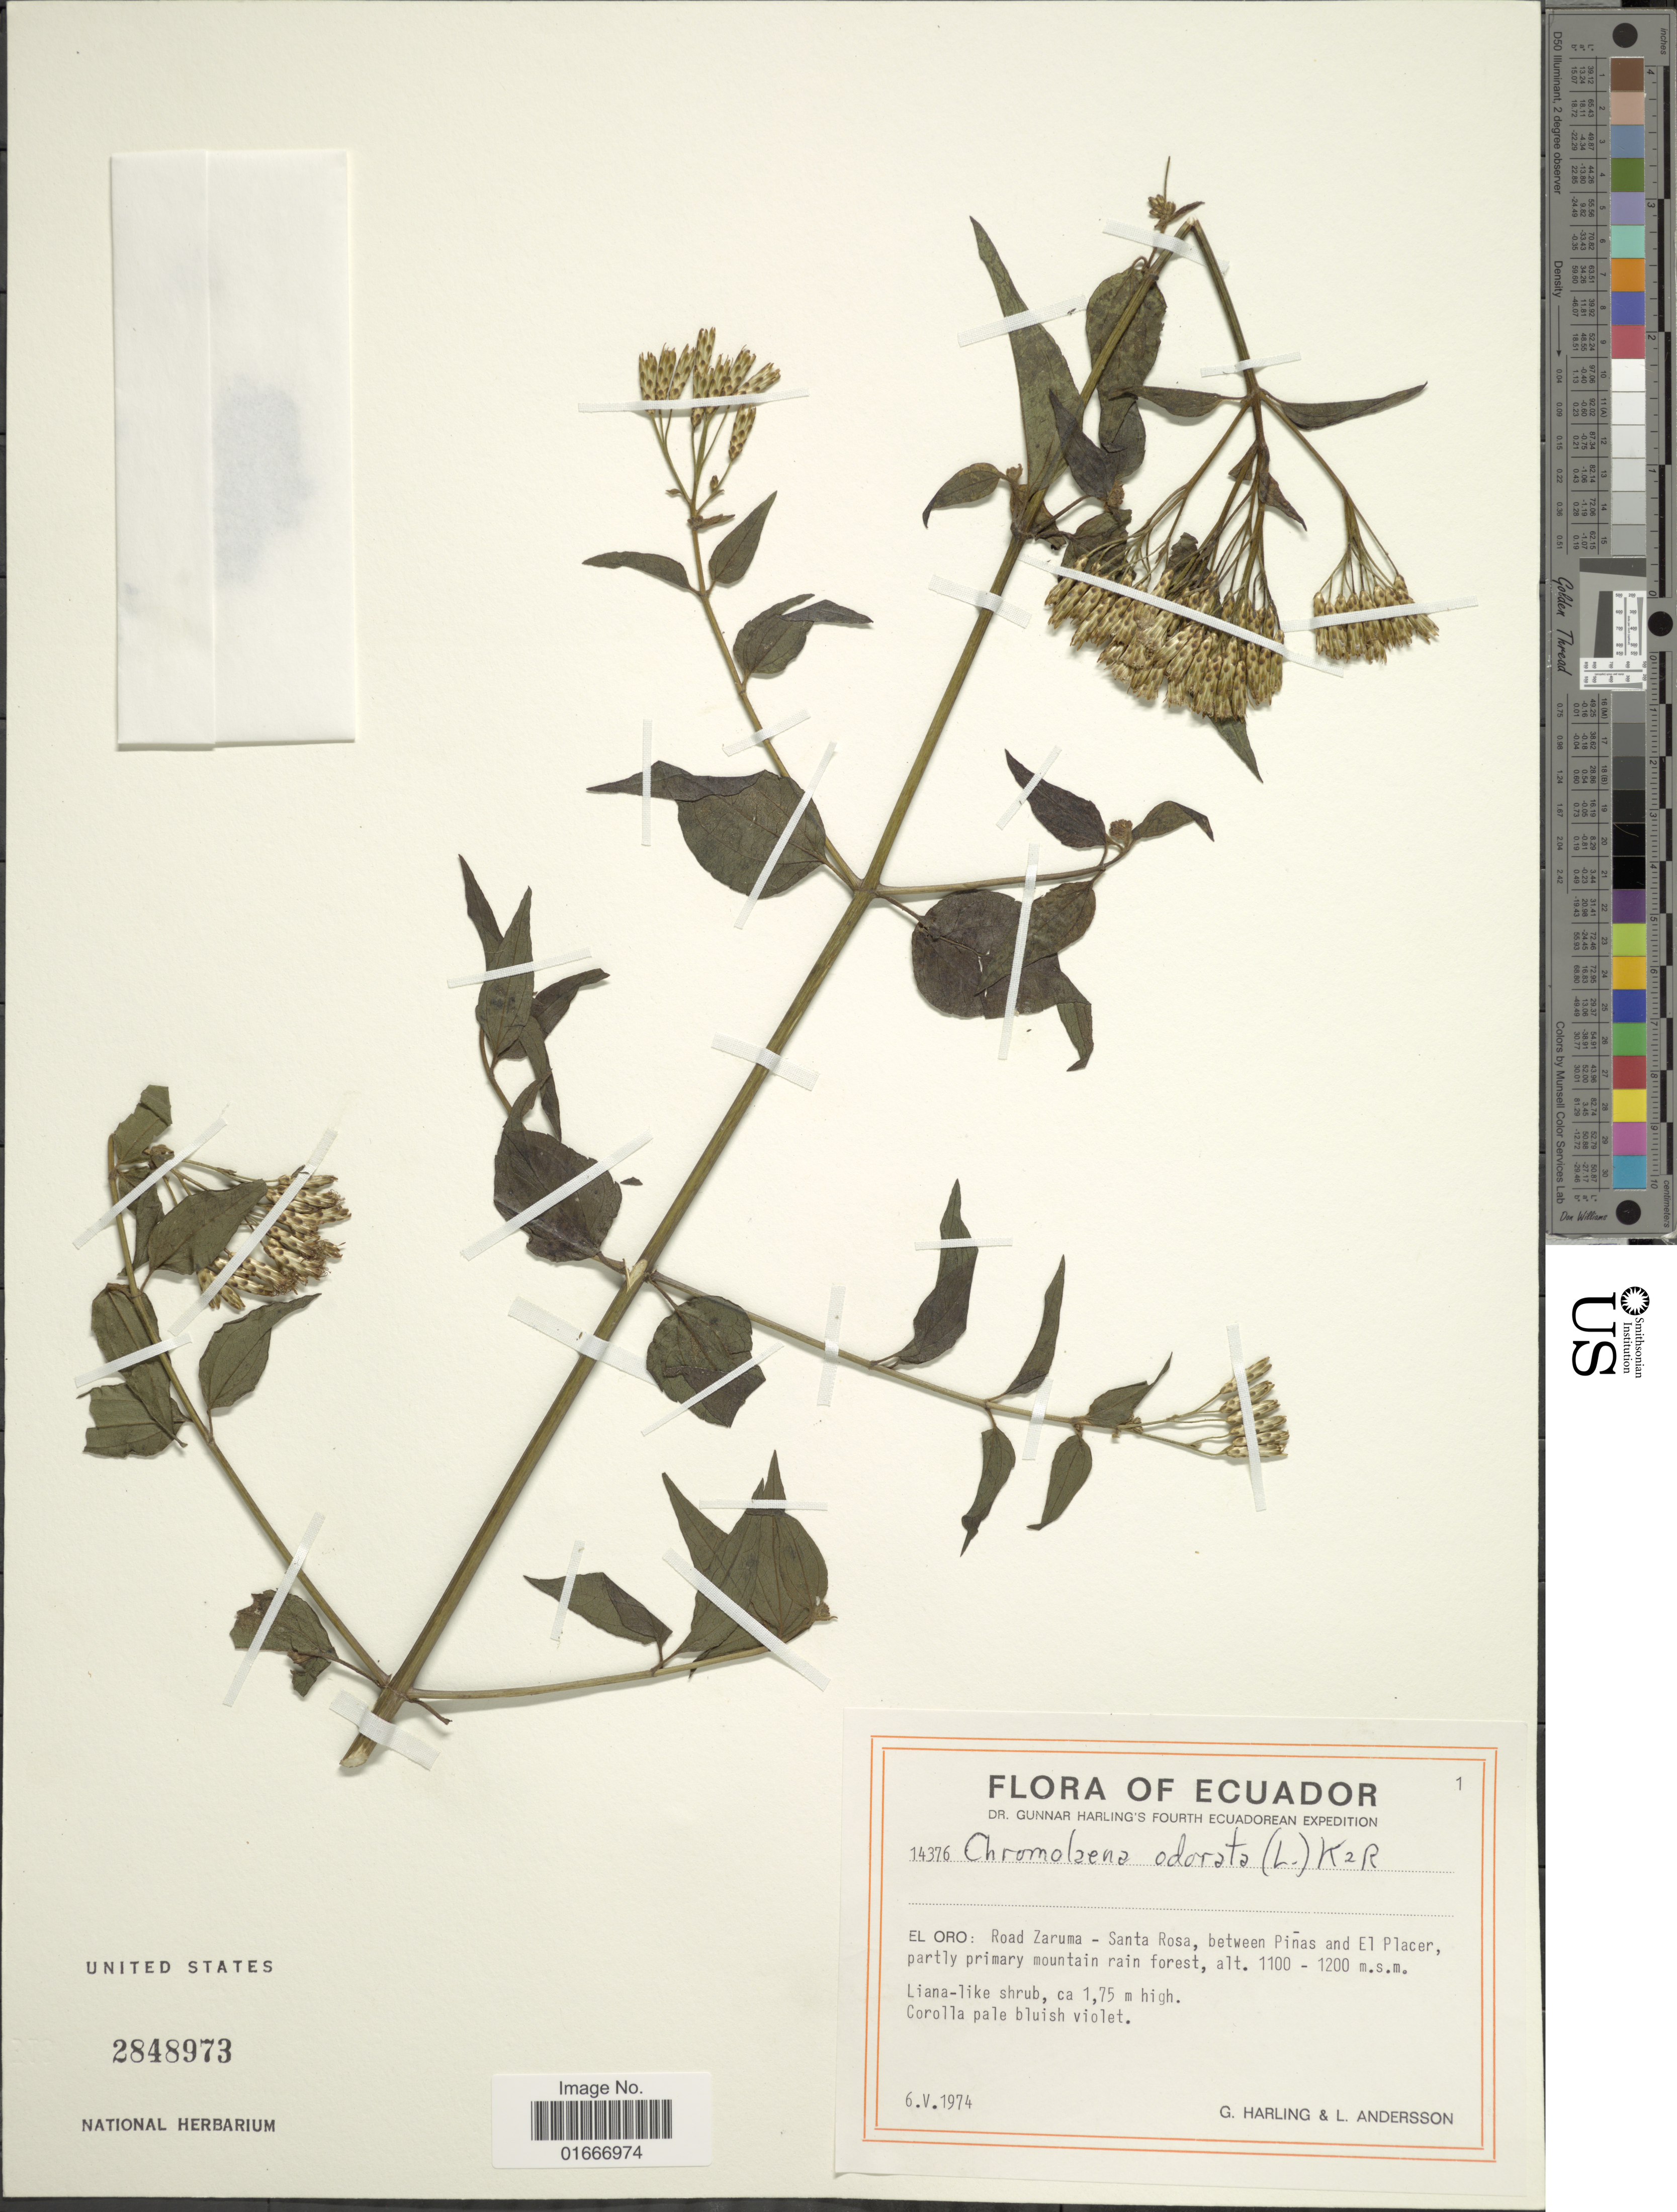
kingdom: Plantae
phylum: Tracheophyta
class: Magnoliopsida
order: Asterales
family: Asteraceae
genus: Chromolaena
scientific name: Chromolaena odorata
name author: (L.) R.M. King & H. Rob.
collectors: G. Harling & L. Andersson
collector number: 14376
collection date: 1974-05-06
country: Ecuador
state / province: El Oro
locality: Road Zaruma - Santa Rosa, between Pinas and El Placer, partly primary mountain rainforest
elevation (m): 1100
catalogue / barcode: US 2848973